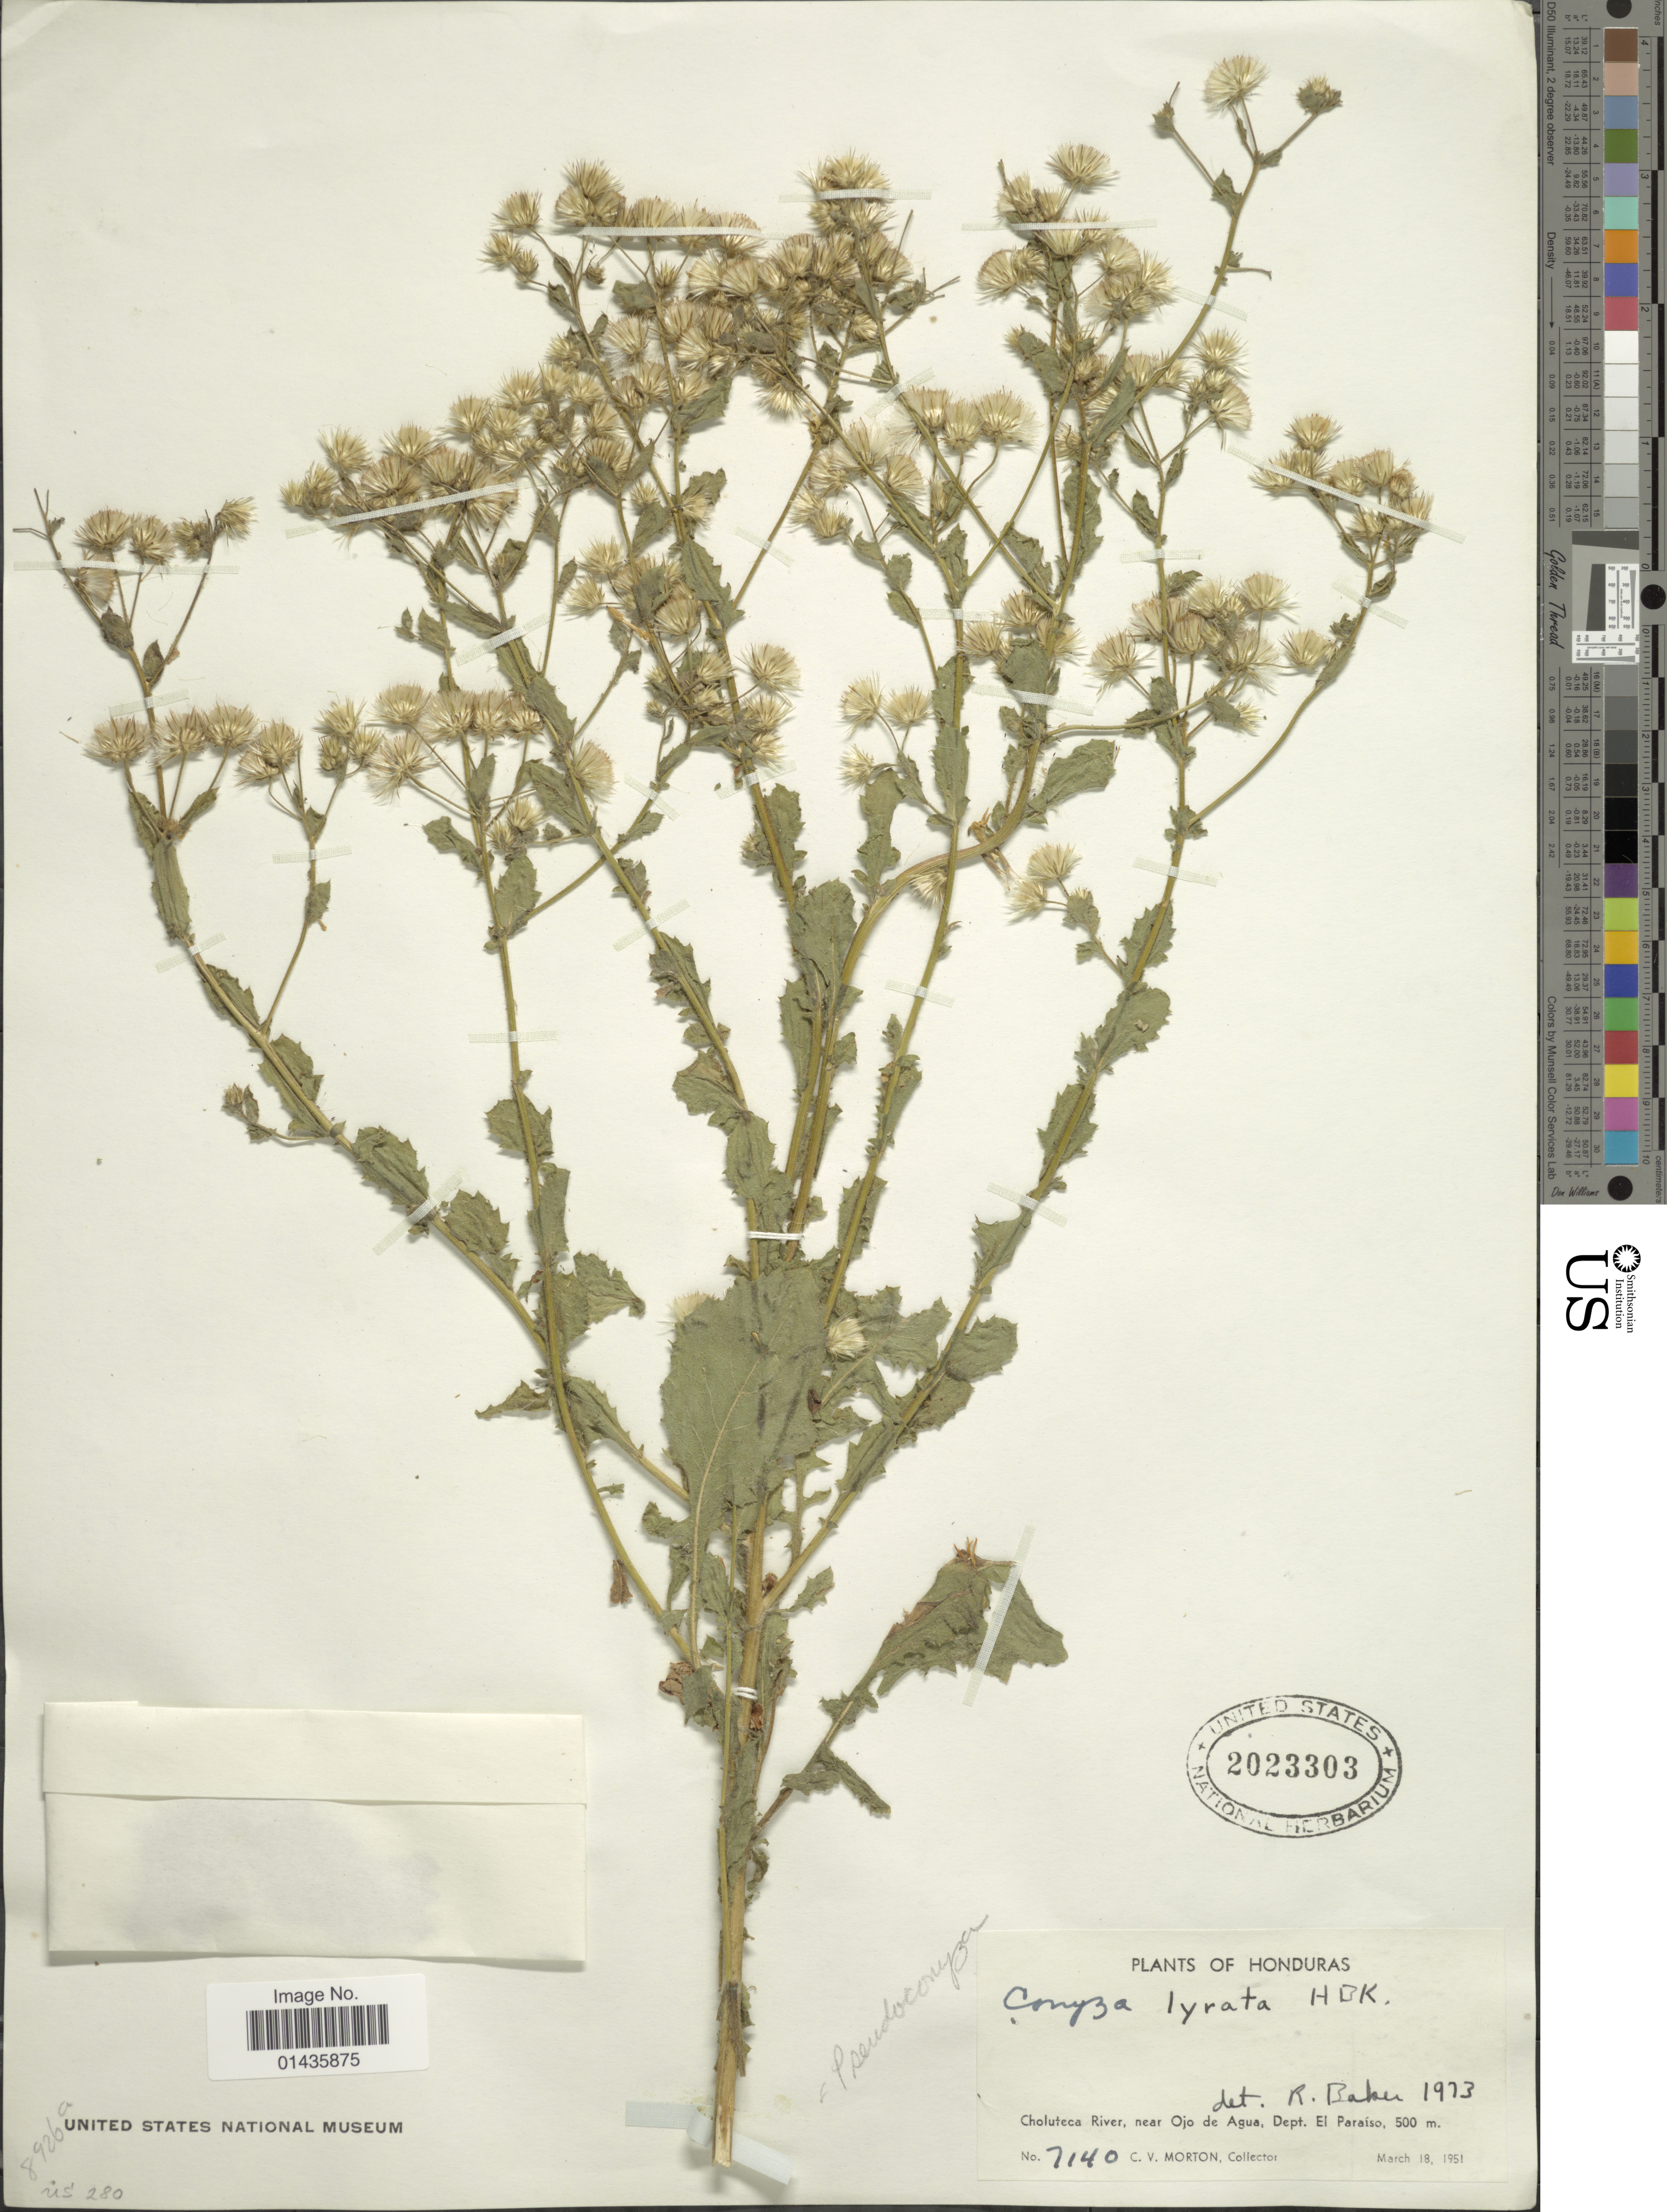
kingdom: Plantae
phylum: Tracheophyta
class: Magnoliopsida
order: Asterales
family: Asteraceae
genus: Pseudoconyza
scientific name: Pseudoconyza lyrata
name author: (Kunth) Cuatrec.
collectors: C. V. Morton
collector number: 7140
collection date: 1951-03-18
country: Honduras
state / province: El Paraíso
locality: Choluteca River, near Ojo de Agua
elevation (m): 500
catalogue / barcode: US 2023303